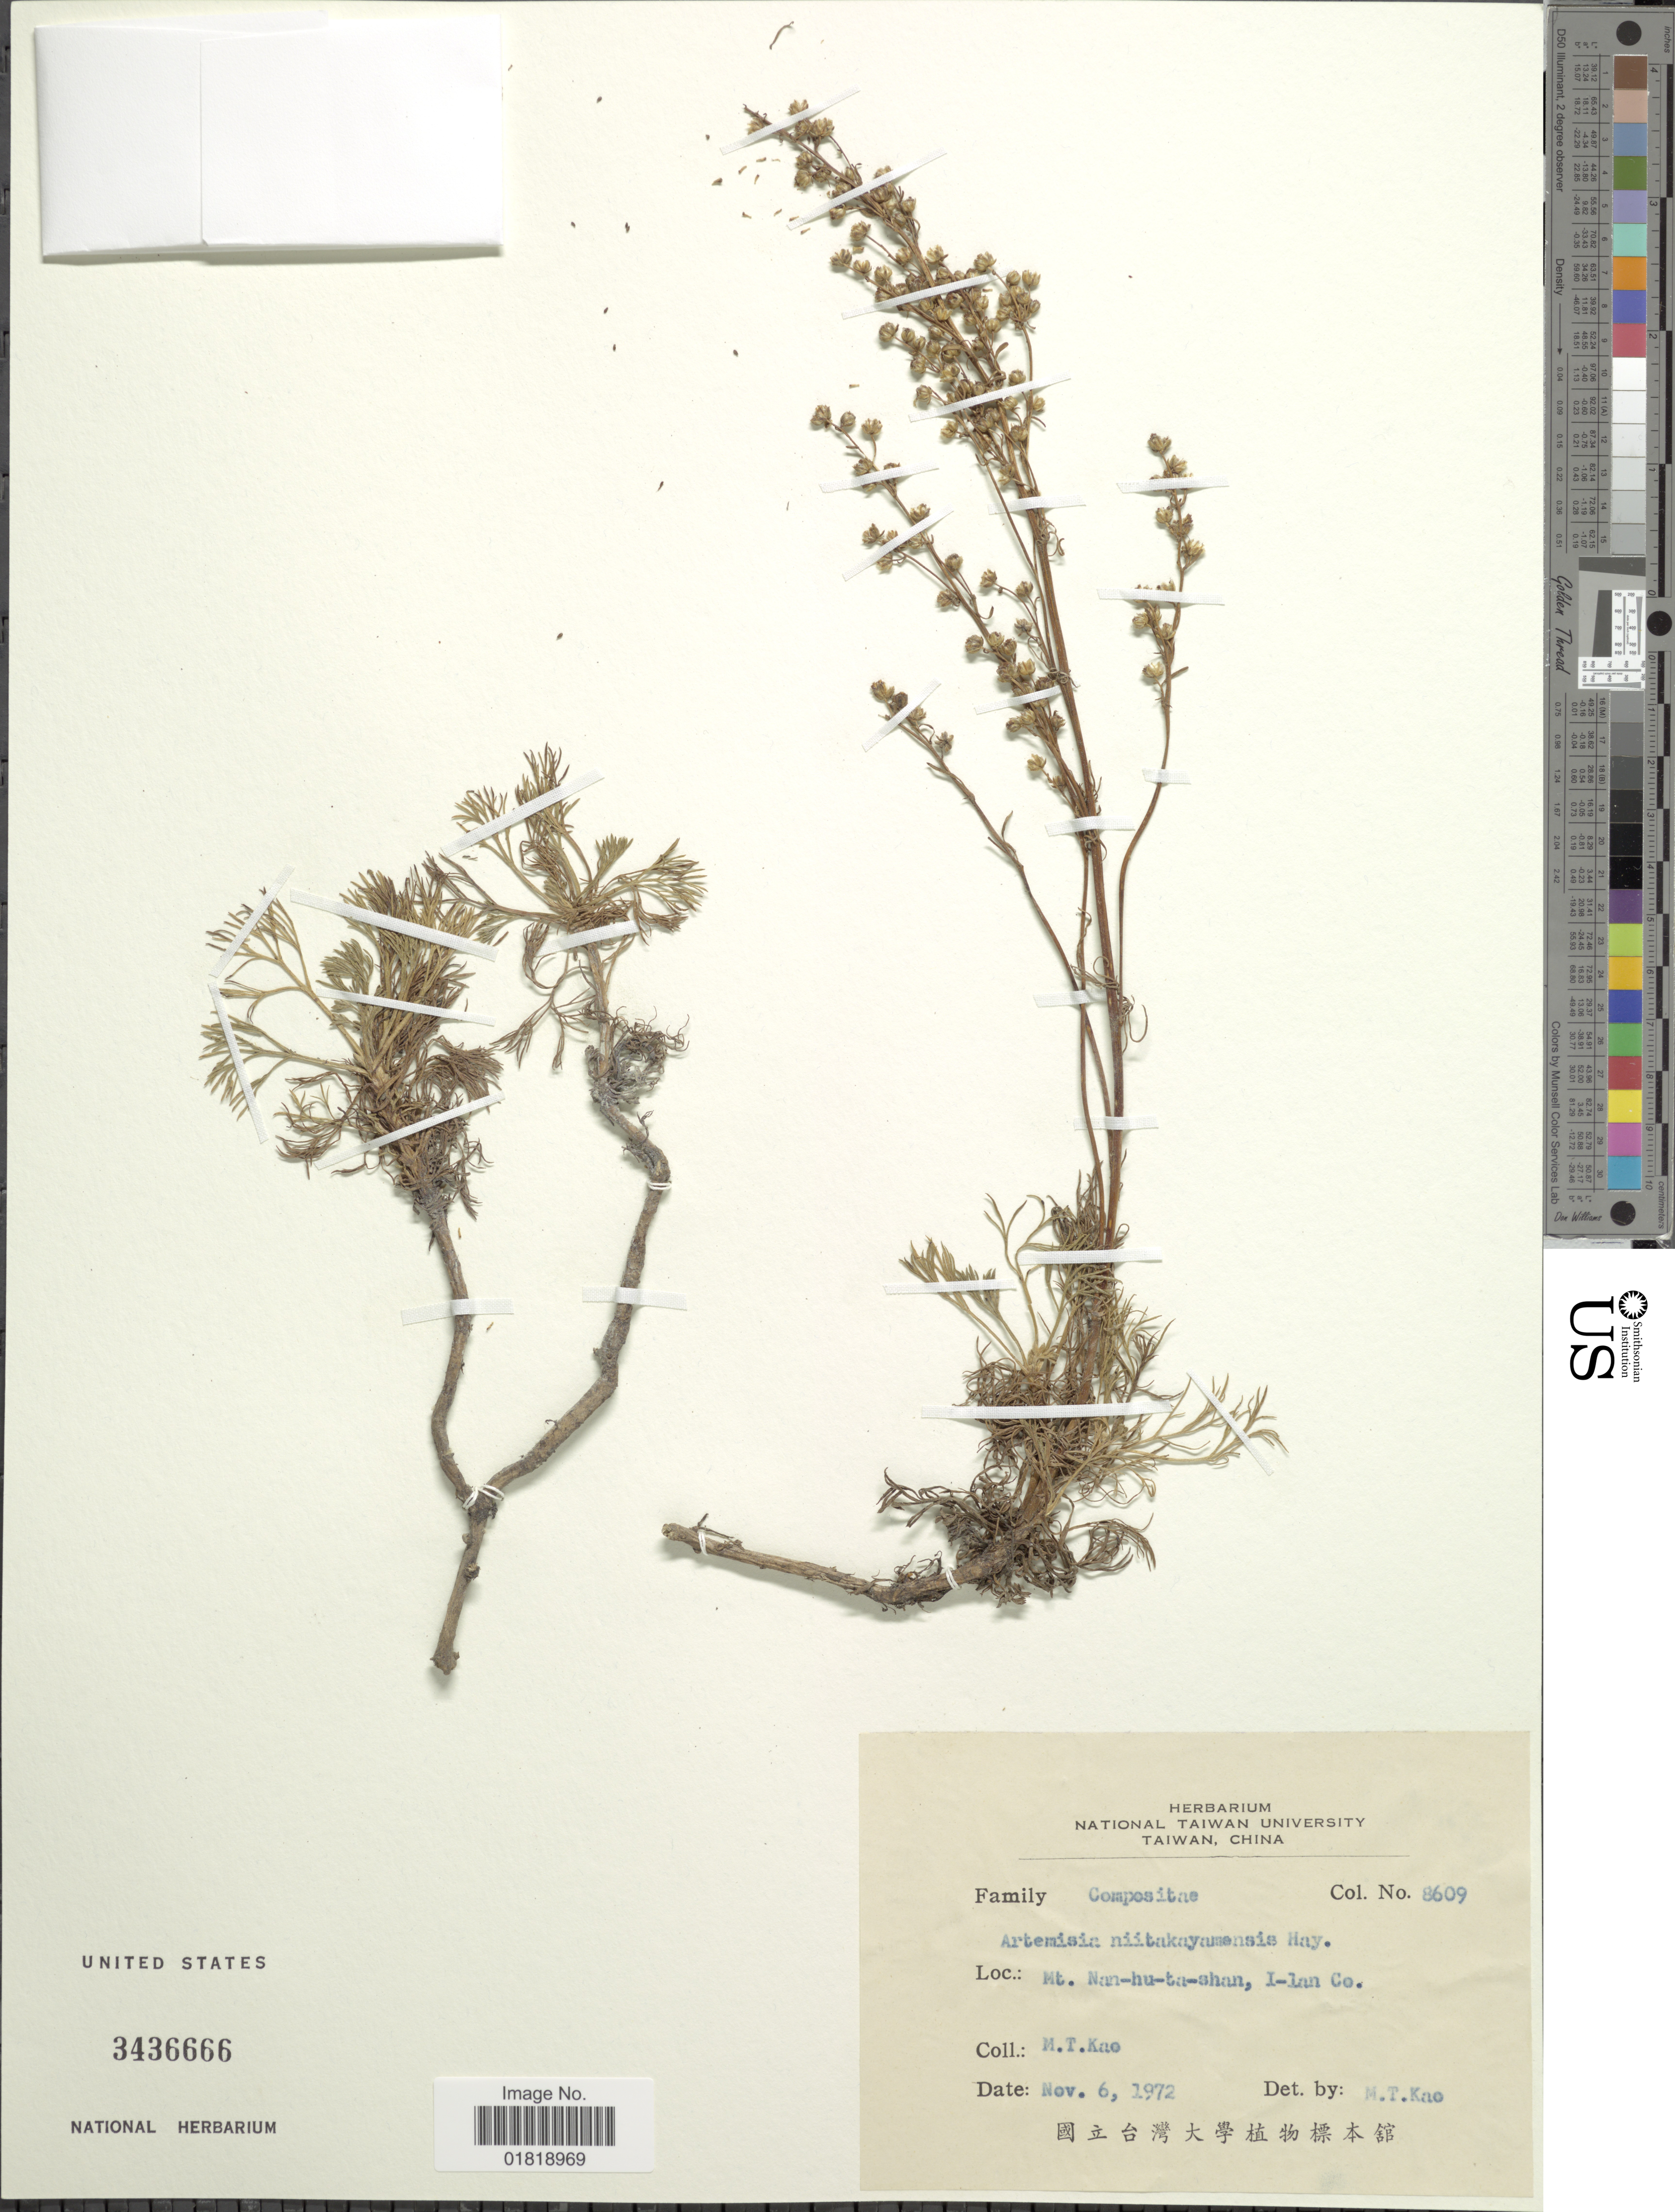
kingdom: Plantae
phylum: Tracheophyta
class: Magnoliopsida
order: Asterales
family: Asteraceae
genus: Artemisia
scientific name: Artemisia niitakayamensis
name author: Hayata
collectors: M. T. Kao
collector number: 8609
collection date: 1972-11-06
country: Taiwan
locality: Mt. Nan-hu-ta-shan, I-lan Co.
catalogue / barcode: US 3436666